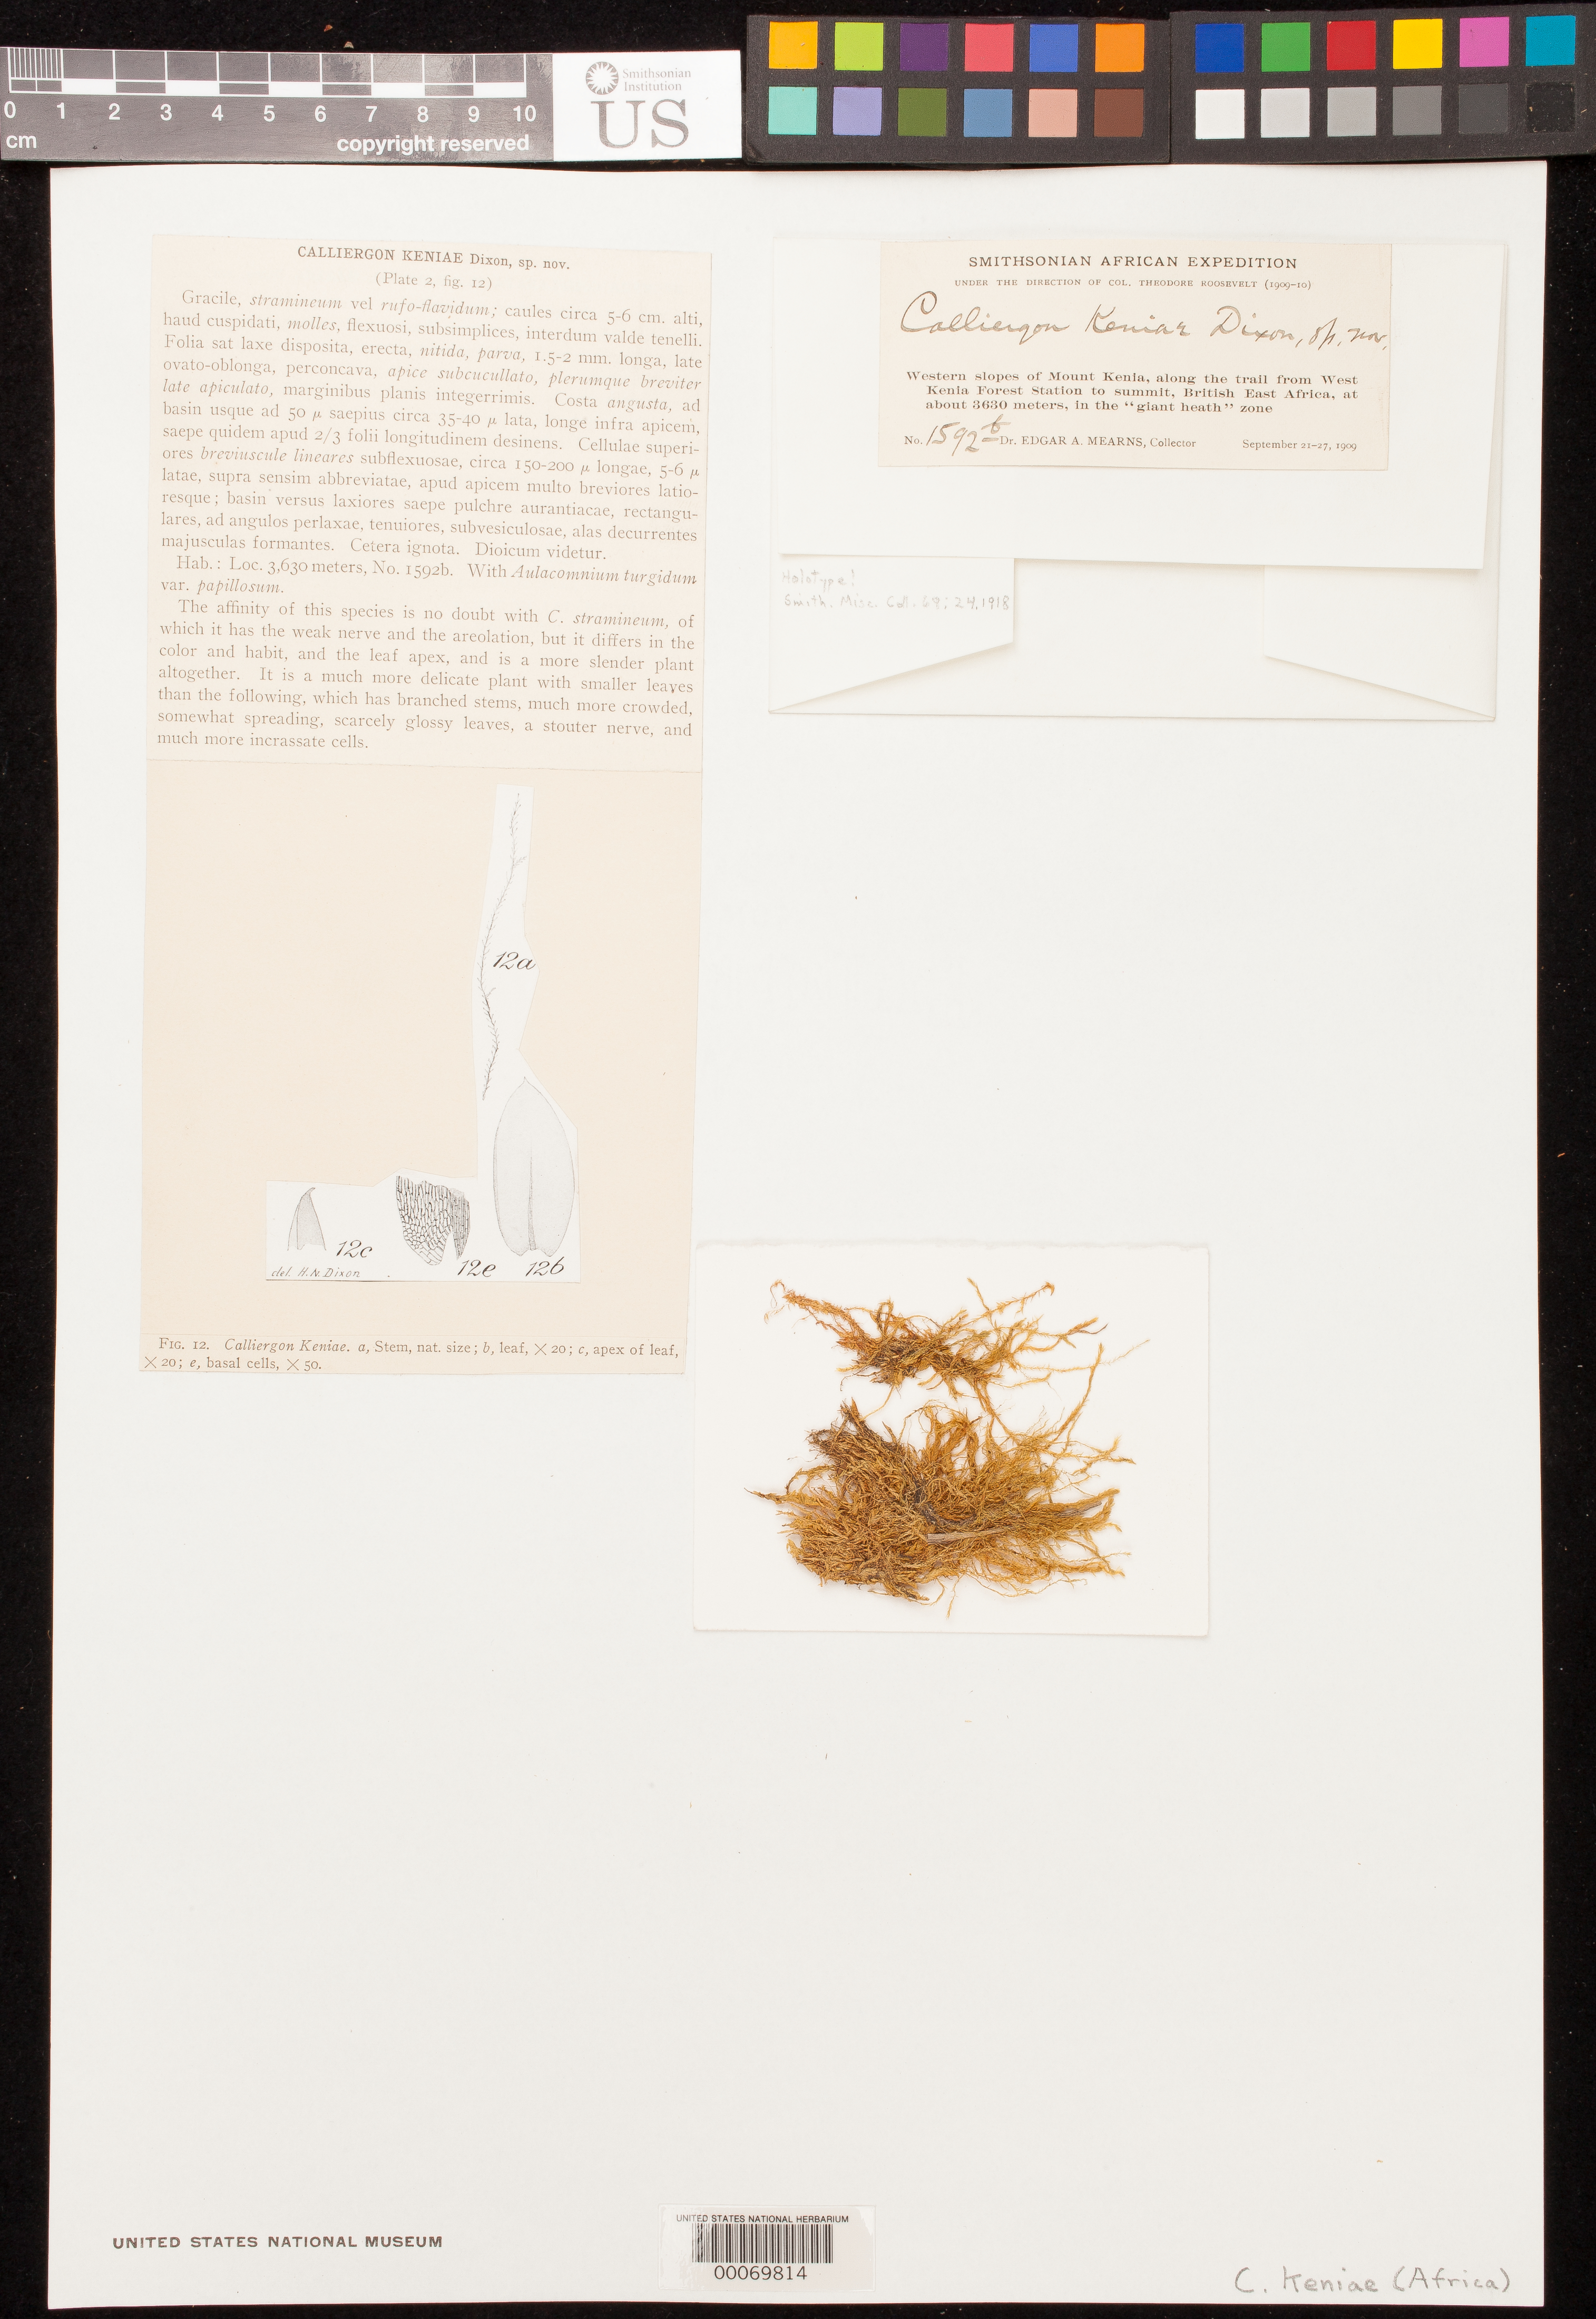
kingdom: Plantae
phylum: Bryophyta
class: Bryopsida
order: Hypnales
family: Calliergonaceae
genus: Calliergon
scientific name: Calliergon keniae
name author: Dixon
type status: Holotype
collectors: E. A. Mearns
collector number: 1592 b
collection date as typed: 21 Sep 1909 to 27 Sep 1909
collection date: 1909-09-21/1909-09-27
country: Kenya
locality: Along trail from W Kenia Forest Station to summit.